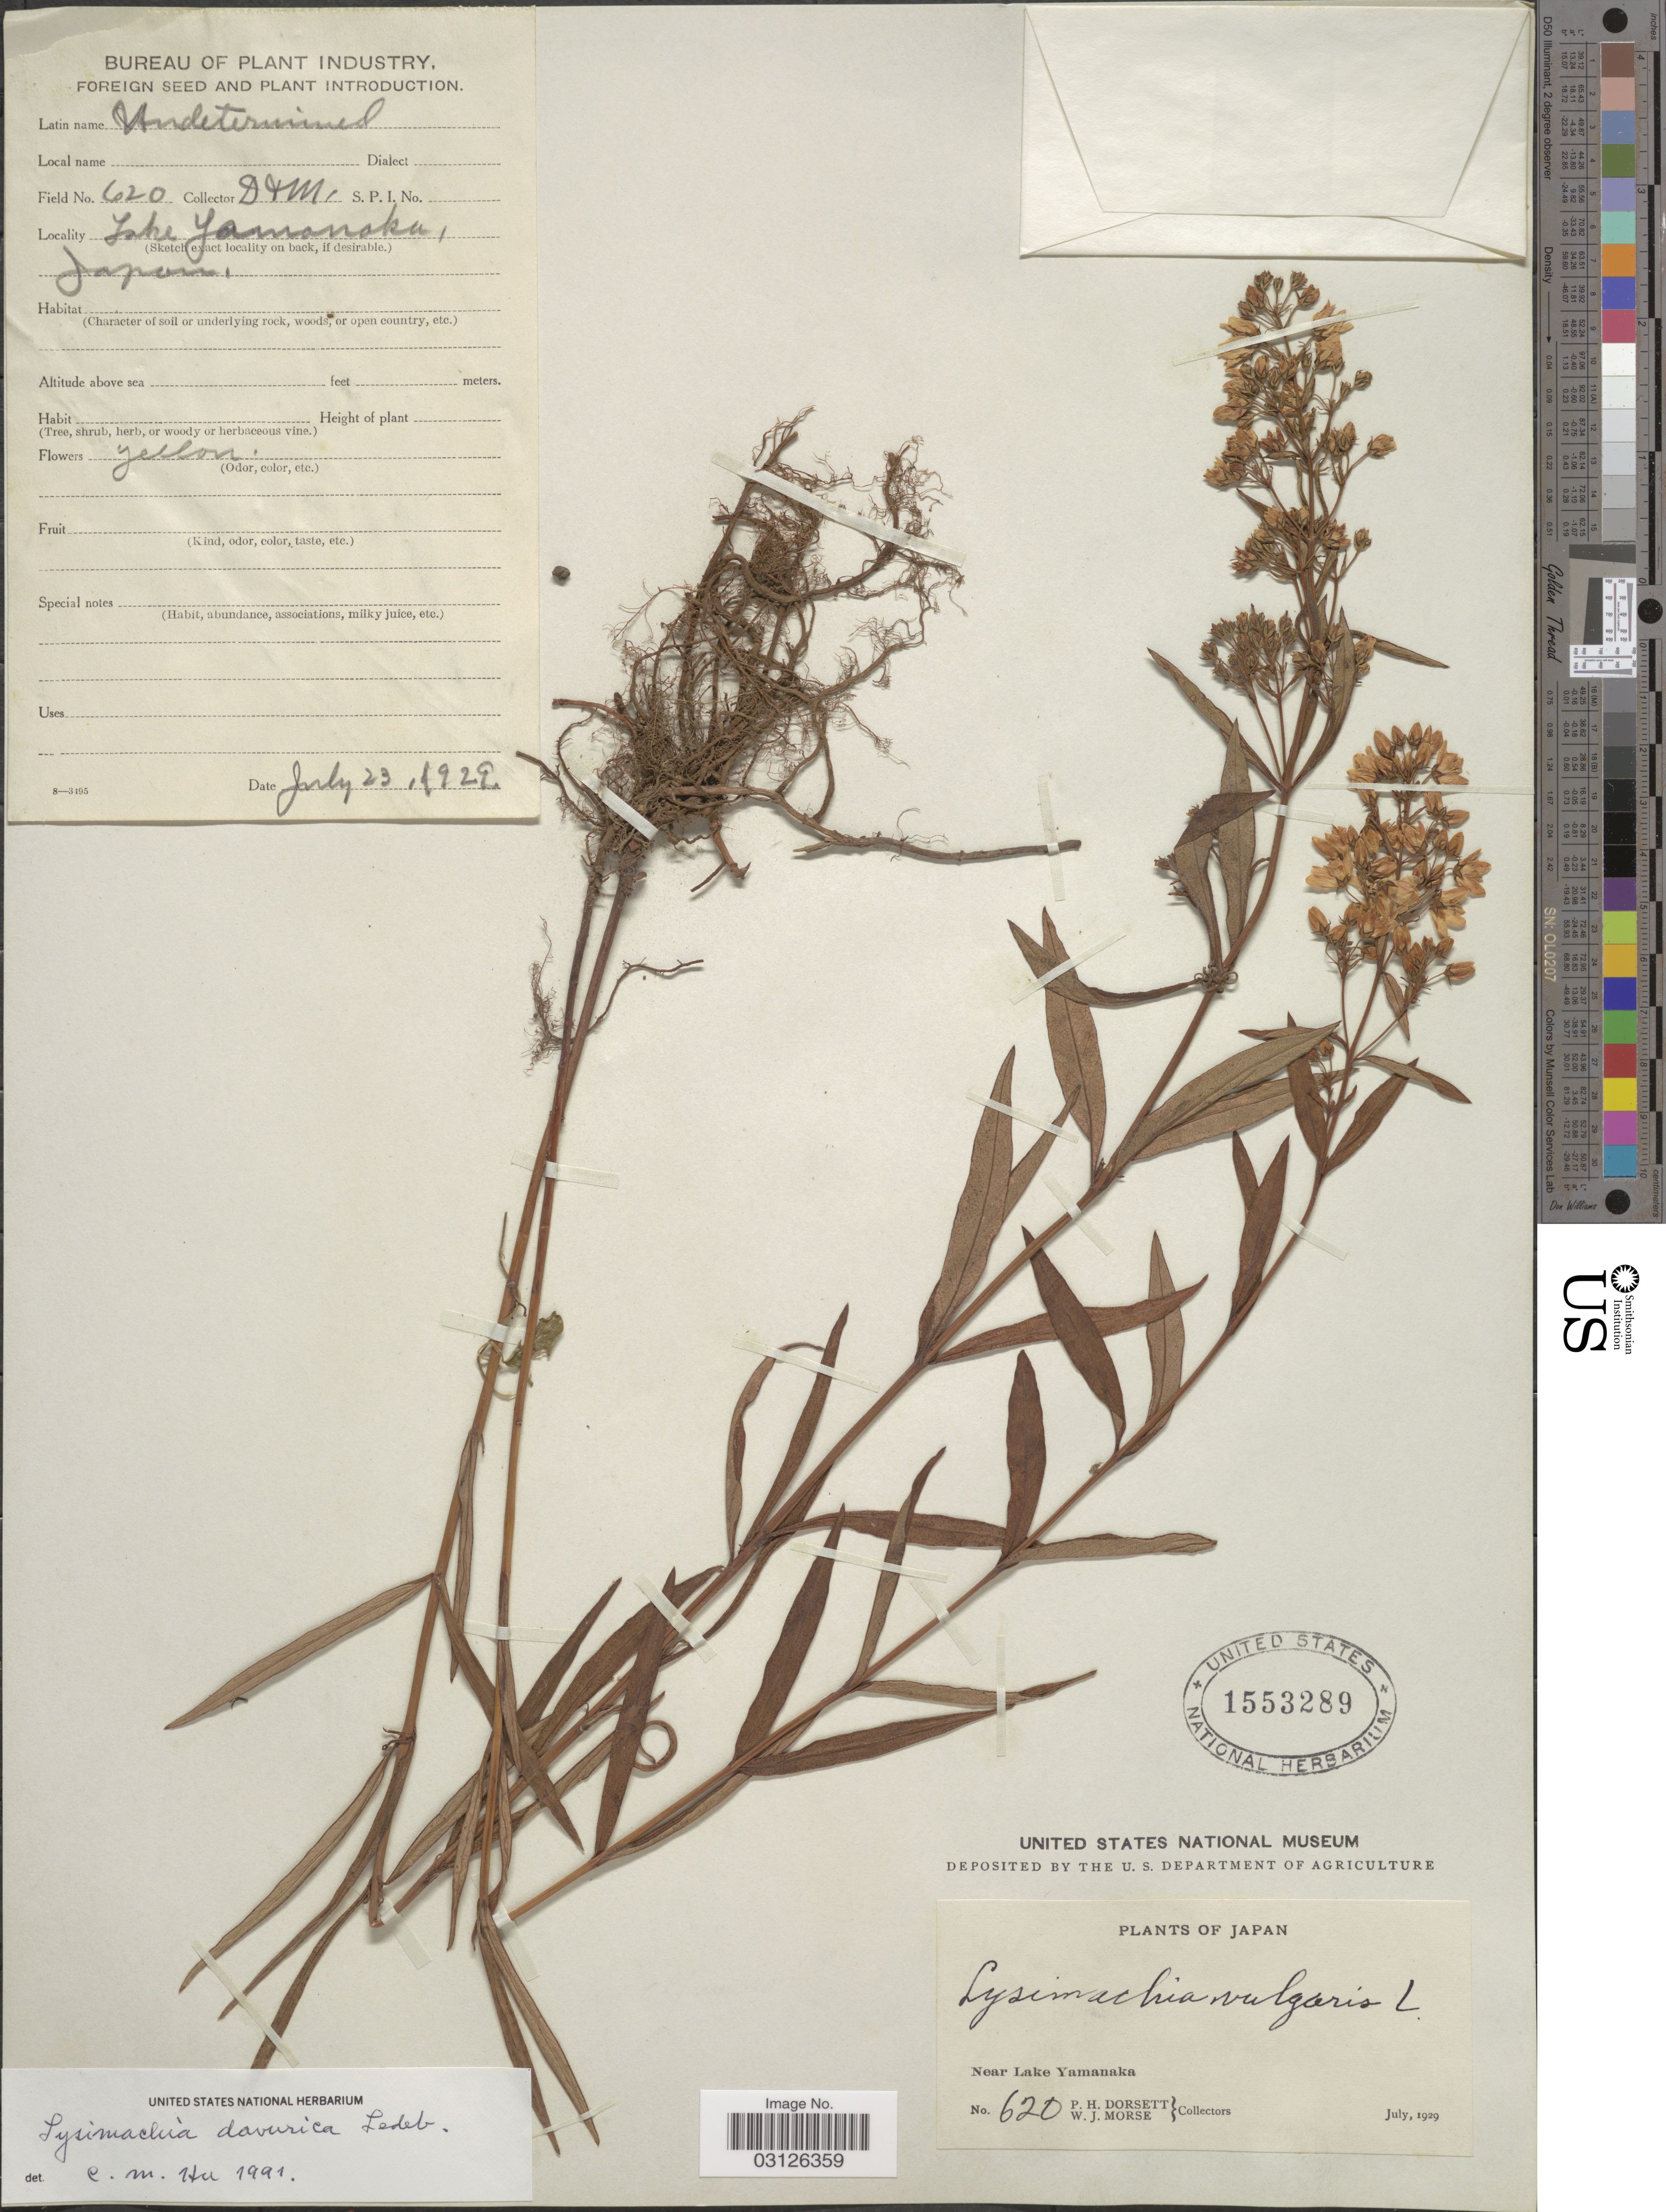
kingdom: Plantae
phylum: Tracheophyta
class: Magnoliopsida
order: Ericales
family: Primulaceae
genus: Lysimachia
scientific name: Lysimachia davurica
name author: Ledeb.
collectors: P. H. Dorsett & W. J. Morse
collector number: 620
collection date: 1929-07-23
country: Japan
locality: Near Lake Yamanaka.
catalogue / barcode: US 1553289